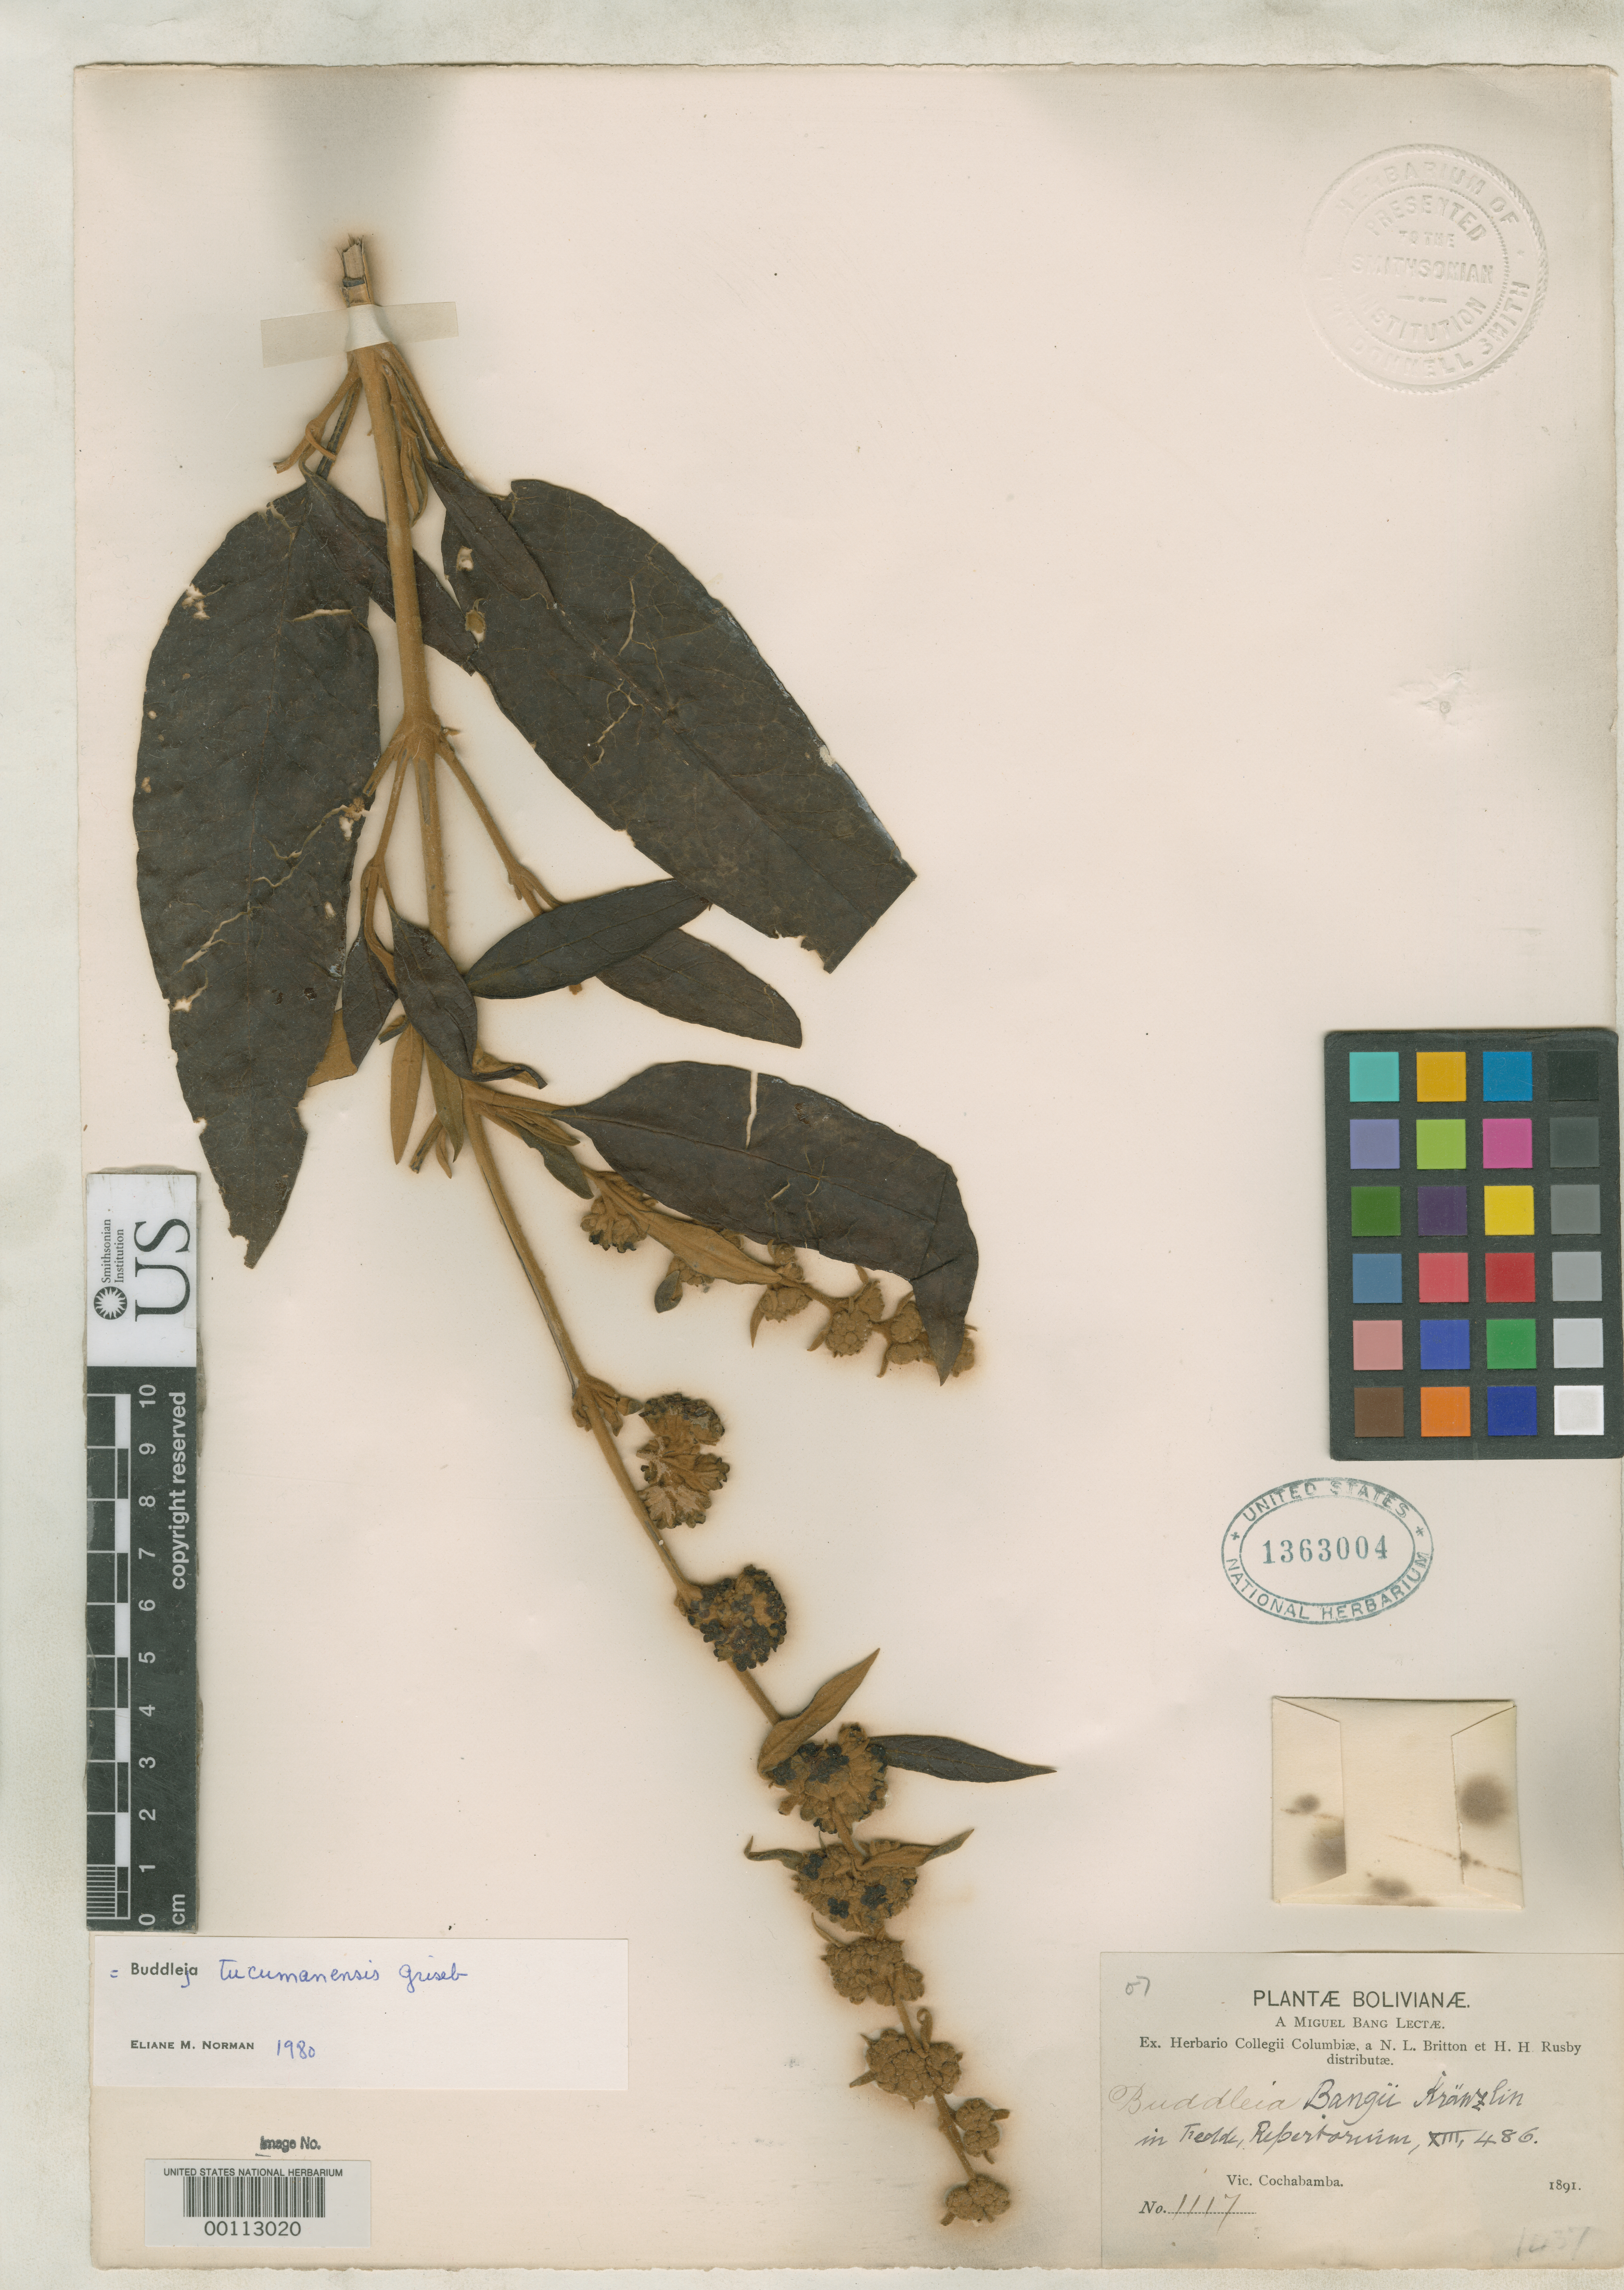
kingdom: Plantae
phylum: Tracheophyta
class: Magnoliopsida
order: Lamiales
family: Scrophulariaceae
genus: Buddleja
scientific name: Buddleja bangii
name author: Kraenzl.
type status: Isosyntype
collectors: M. Bang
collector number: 1117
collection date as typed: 1891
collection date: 1891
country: Bolivia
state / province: Cochabamba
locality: Vicinity Cochabamba.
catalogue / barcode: US 1363004